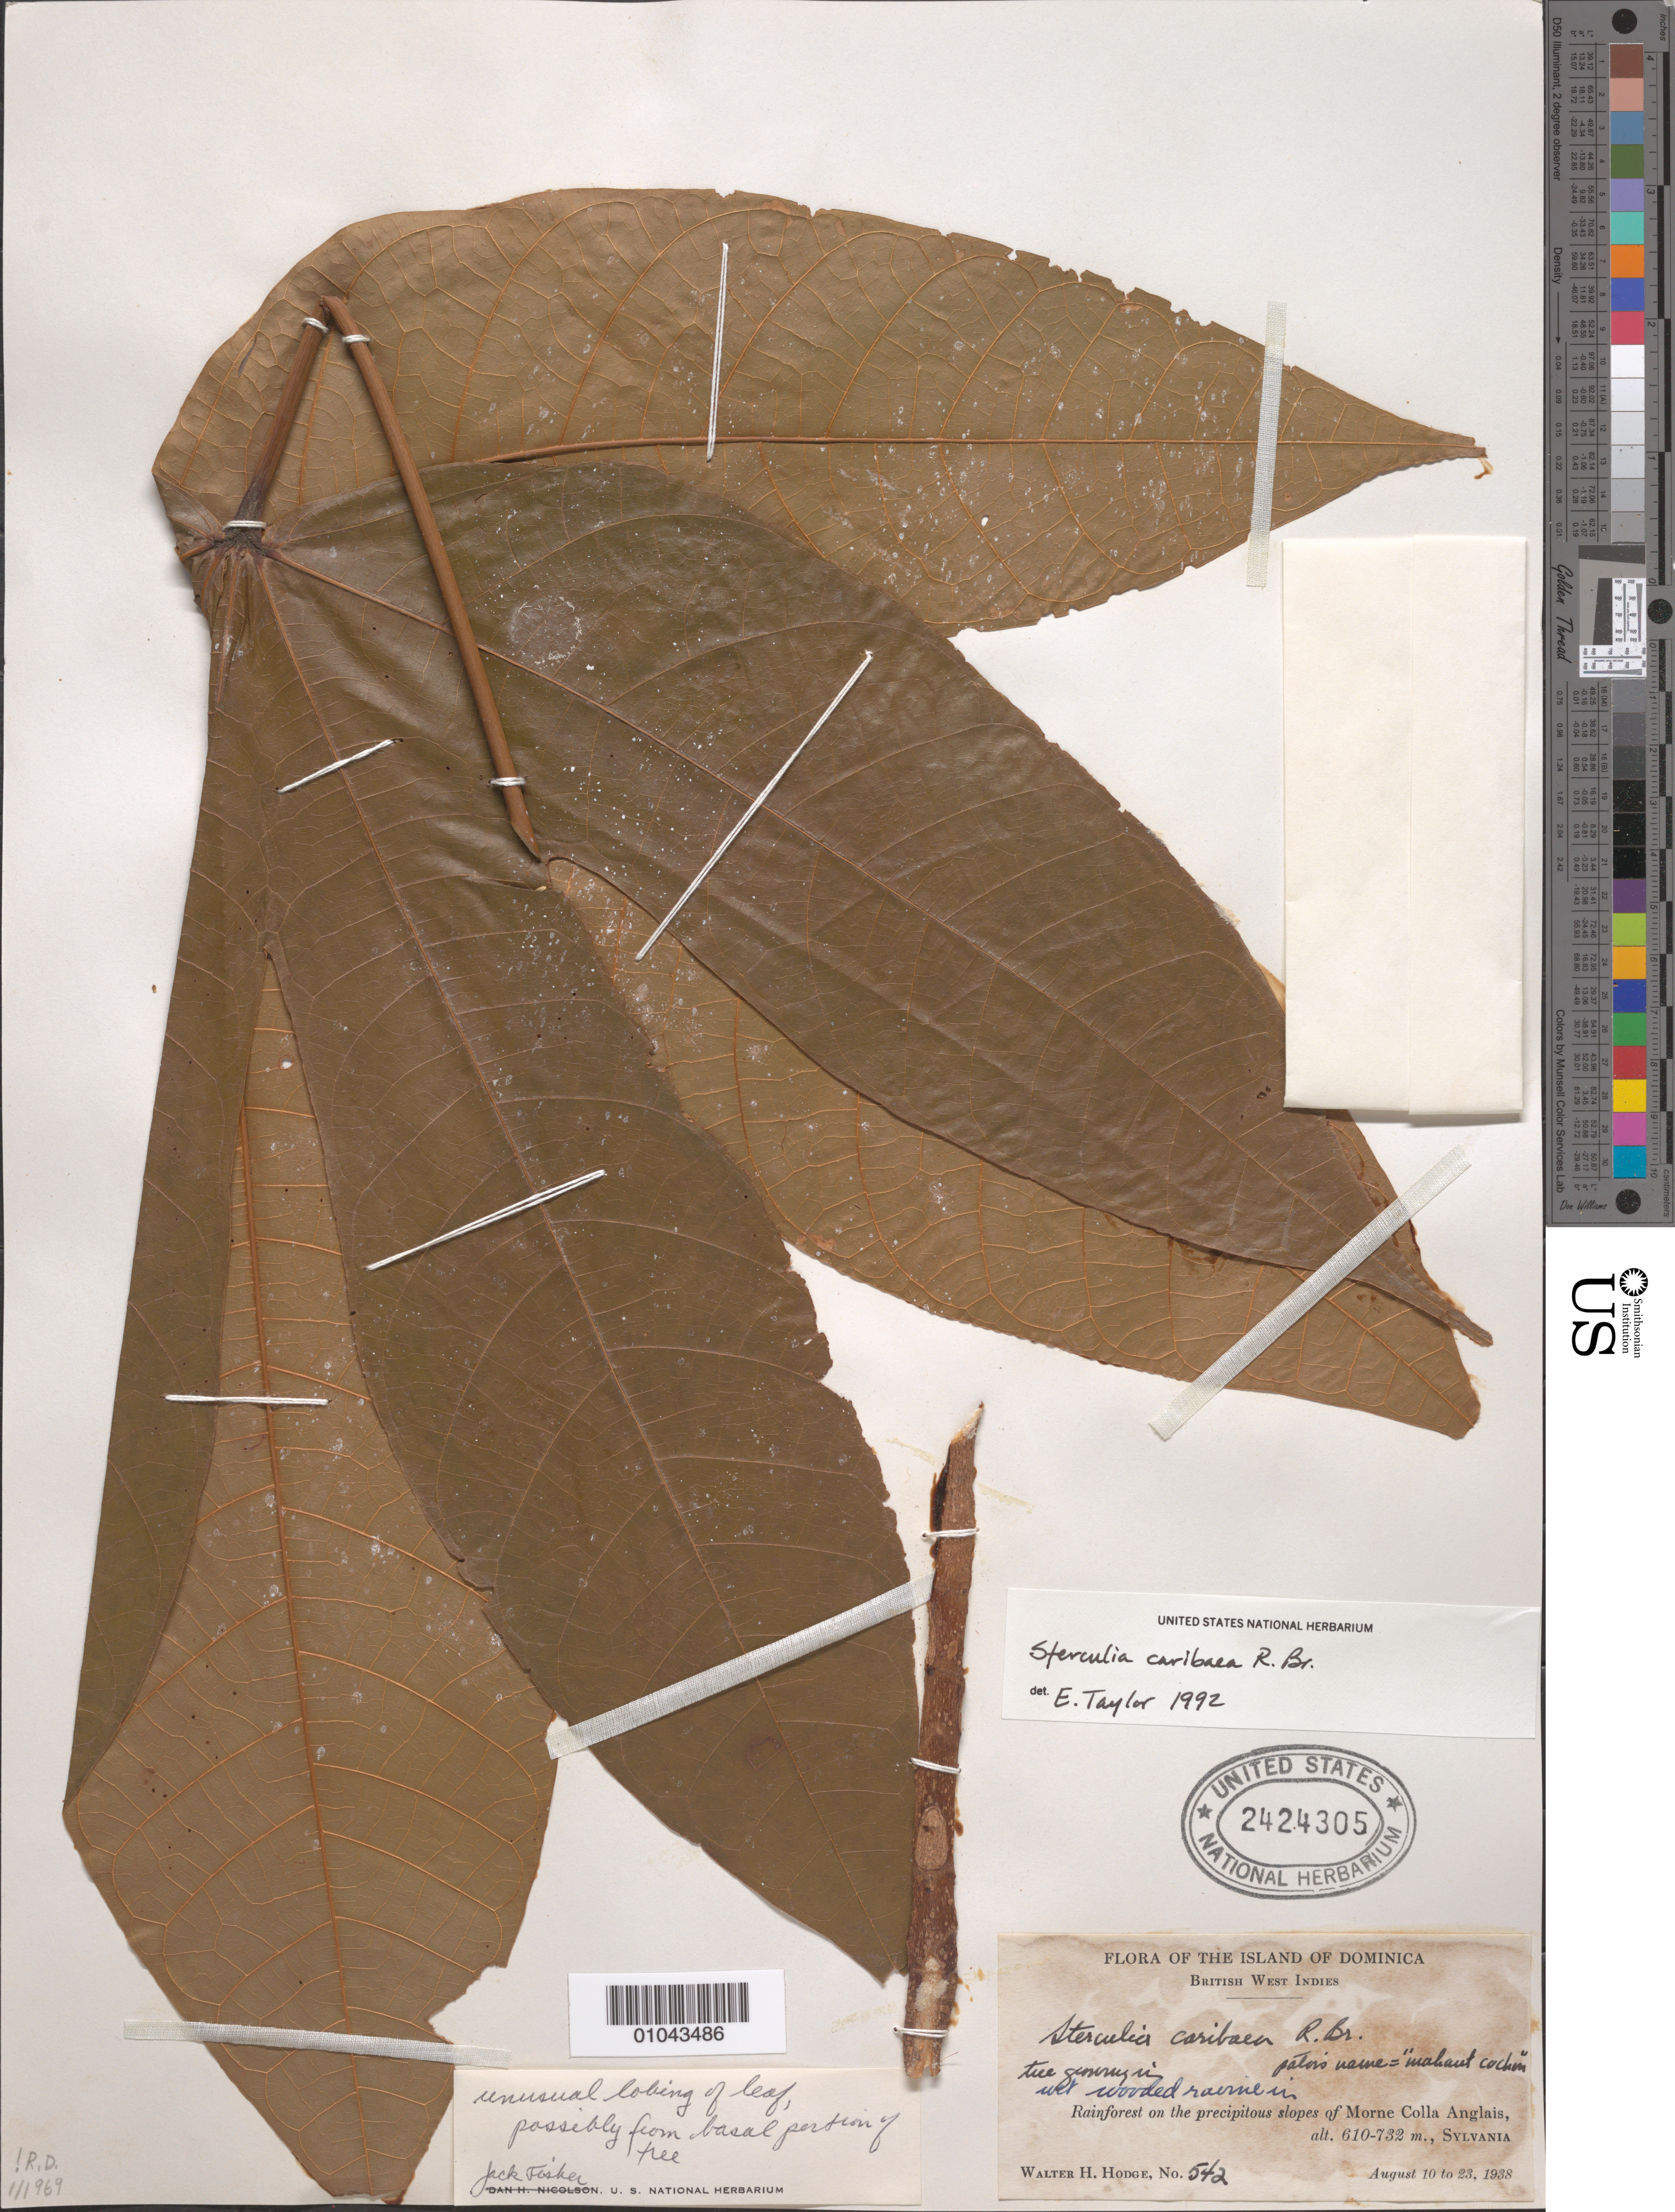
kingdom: Plantae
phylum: Tracheophyta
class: Magnoliopsida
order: Malvales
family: Malvaceae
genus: Sterculia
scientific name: Sterculia caribaea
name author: R. Br.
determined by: Taylor, E. L.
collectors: W. Hodge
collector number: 542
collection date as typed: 10 Aug 1938 to 23 Aug 1938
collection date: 1938-08-10/1938-08-23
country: Dominica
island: Dominica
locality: Sylvania, slopes of Morne Colla Anglais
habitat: Wet, wooded ravine in rainforest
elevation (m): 610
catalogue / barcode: US 2424305